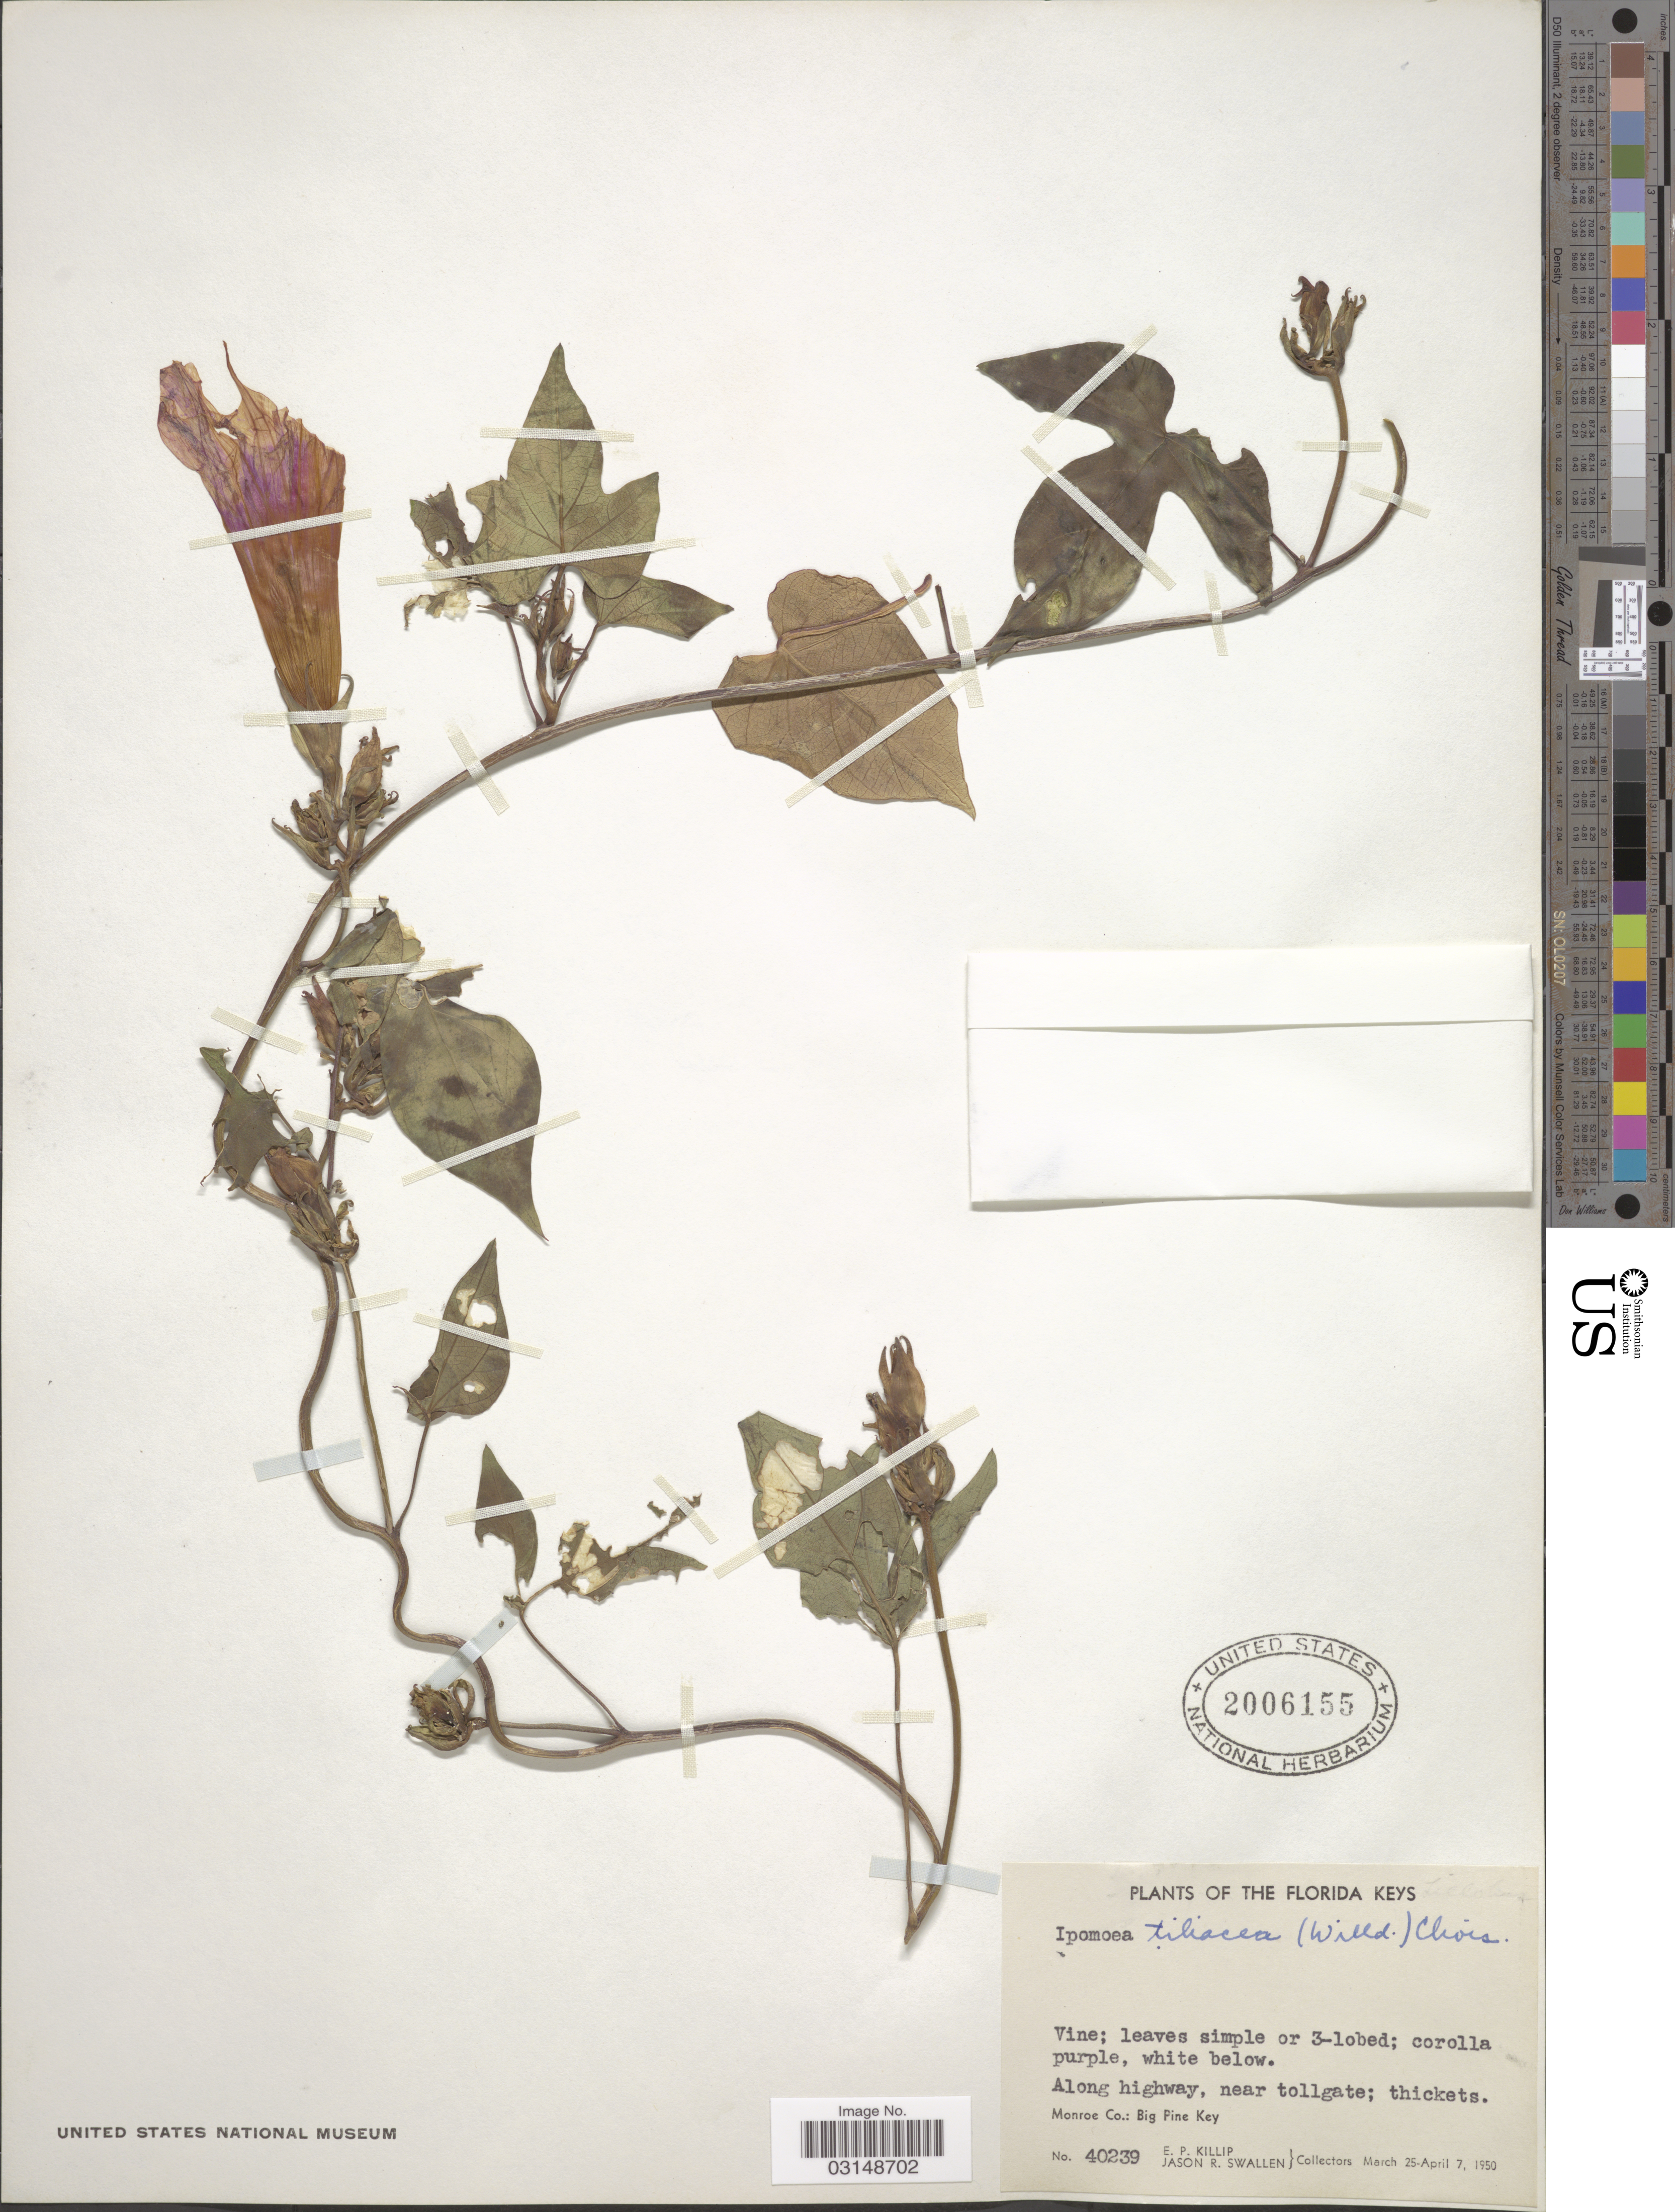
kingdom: Plantae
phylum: Tracheophyta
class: Magnoliopsida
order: Solanales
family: Convolvulaceae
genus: Ipomoea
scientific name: Ipomoea indica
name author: (Burm.) Merr.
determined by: Strong, Mark T., (BOT), Smithsonian Institution - National Museum of Natural History (UNITED STATES)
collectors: E. P. Killip & J. R. Swallen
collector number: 40239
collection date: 1950-03-25/1950-04-07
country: United States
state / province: Florida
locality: Florida Keys. Along highway, near tollgate. Monroe Co.: Big Pine Key.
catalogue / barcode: US 2006155